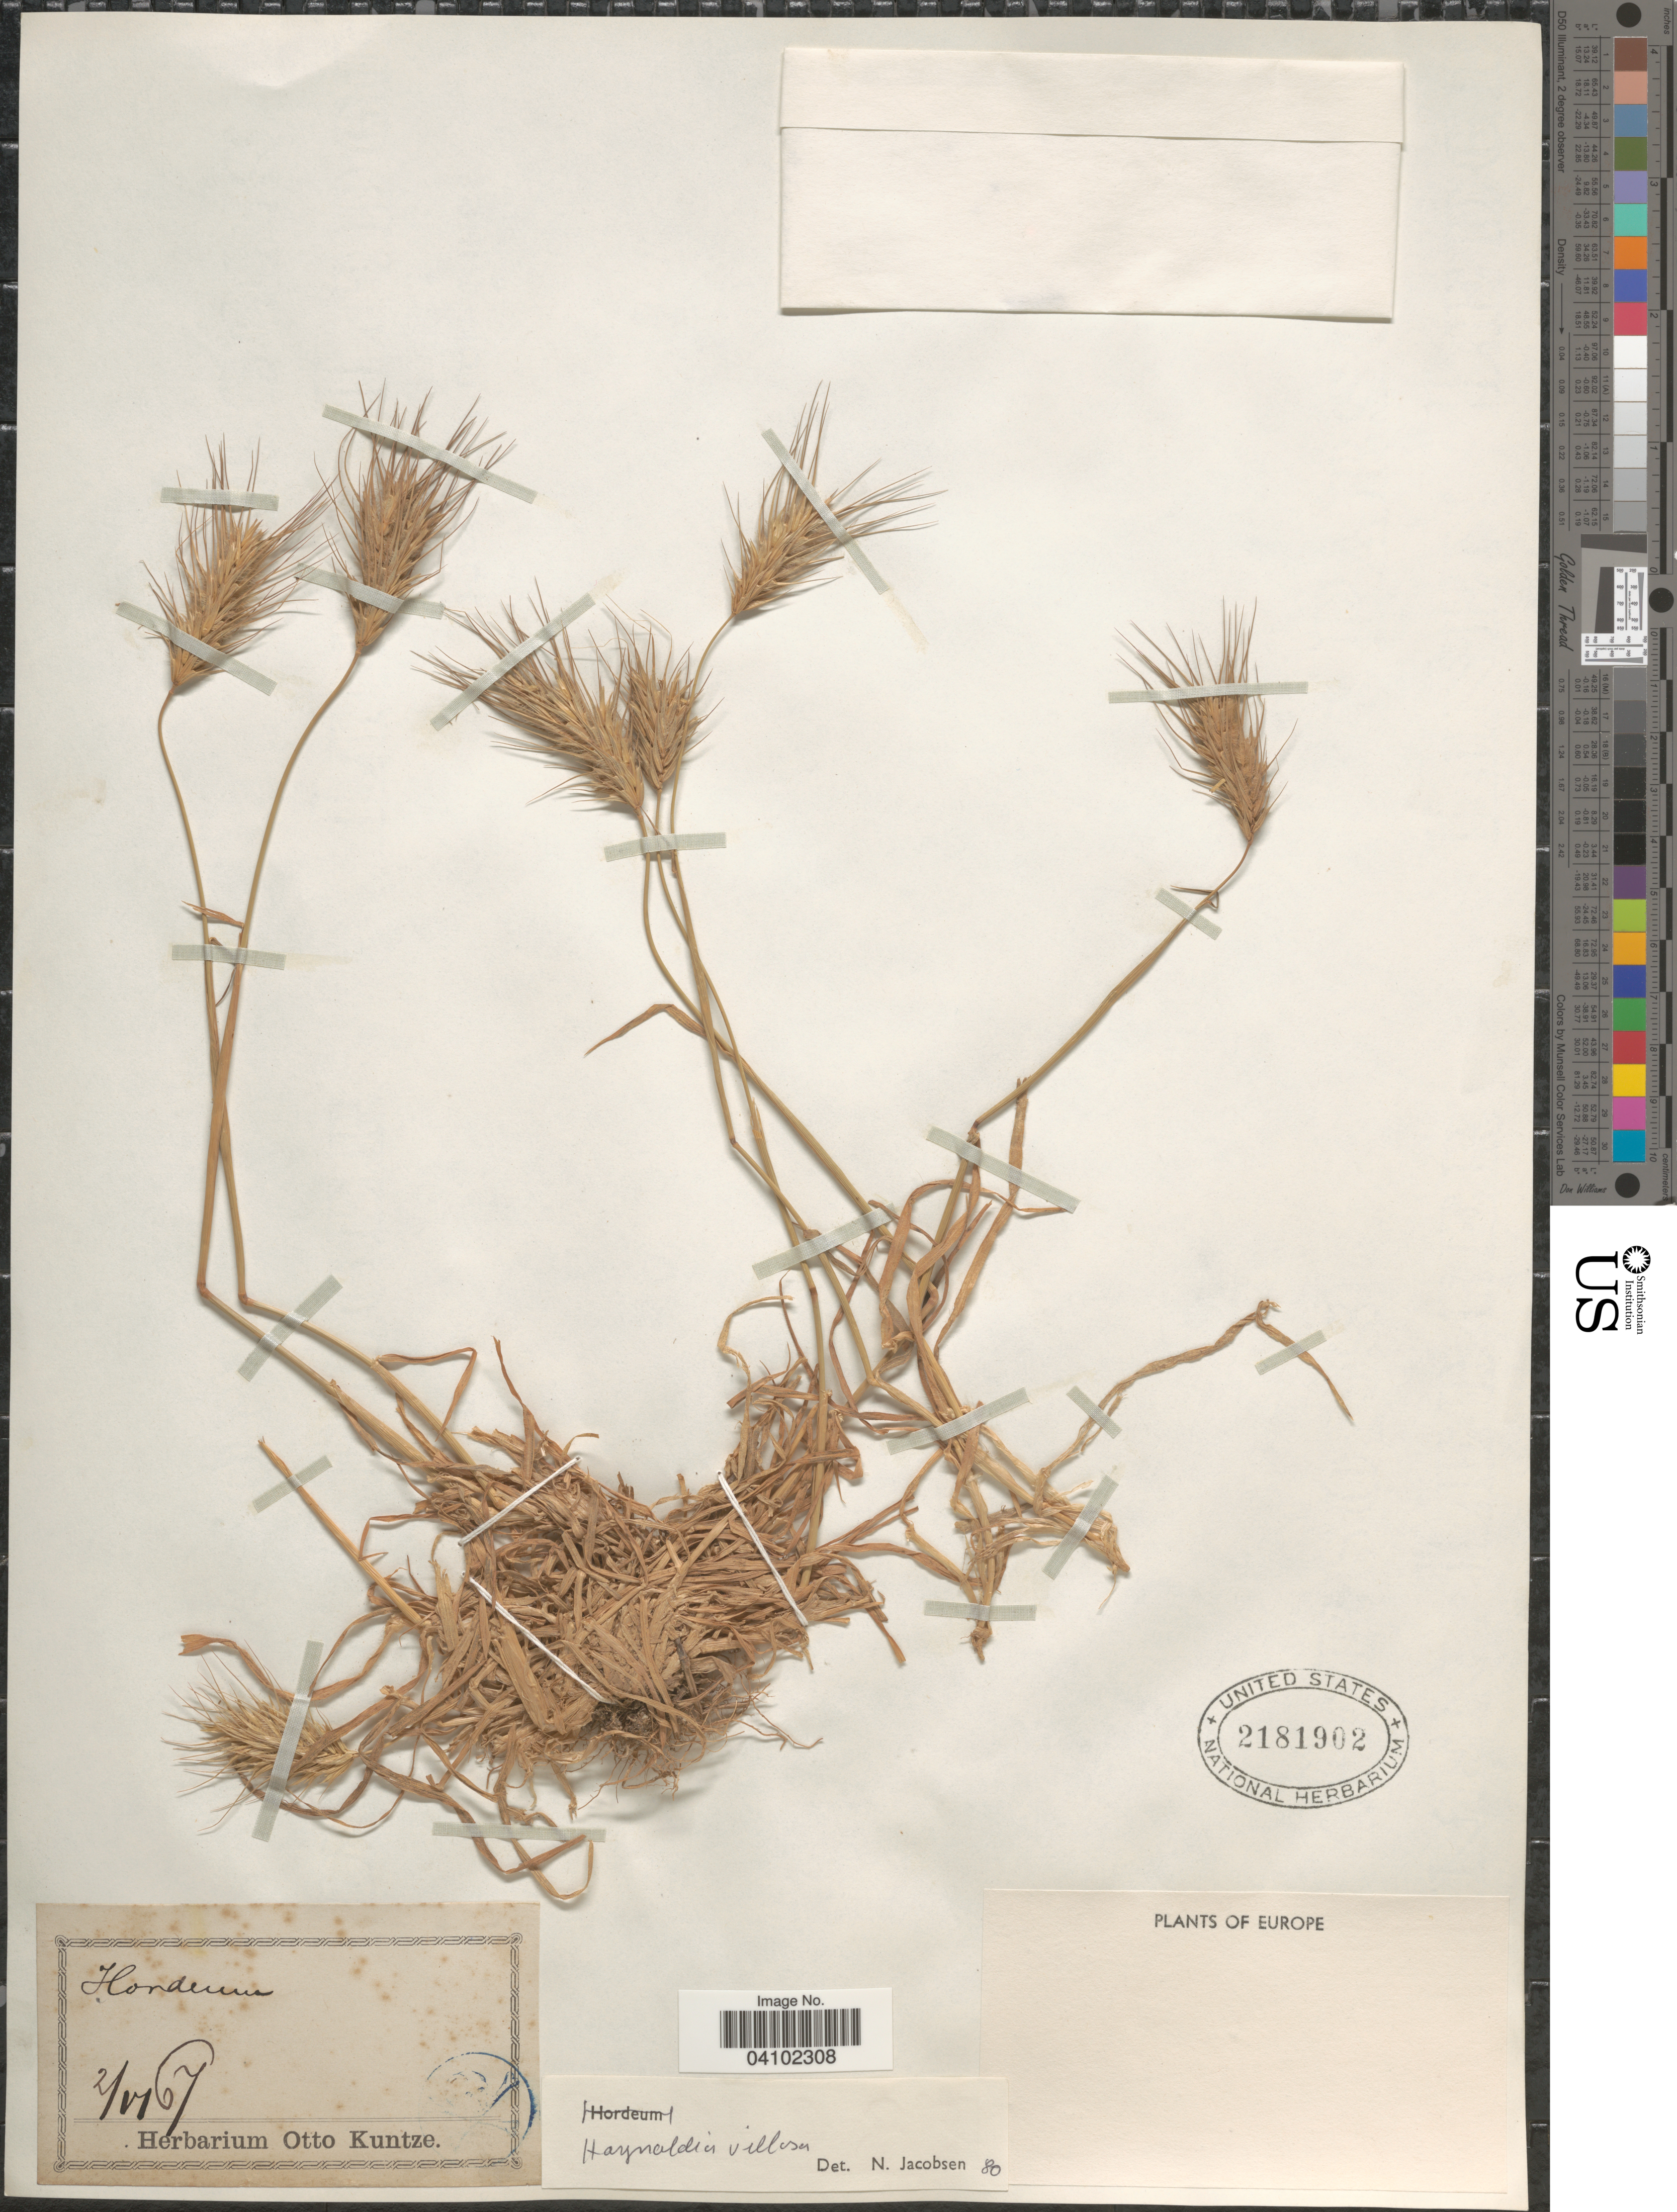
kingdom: Plantae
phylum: Tracheophyta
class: Liliopsida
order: Poales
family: Poaceae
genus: Dasypyrum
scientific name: Dasypyrum villosum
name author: (L.) Candargy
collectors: ex herb. Otto Kuntze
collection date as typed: Transcribed d/m/y: 2/6/67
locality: Europe.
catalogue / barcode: US 2181902